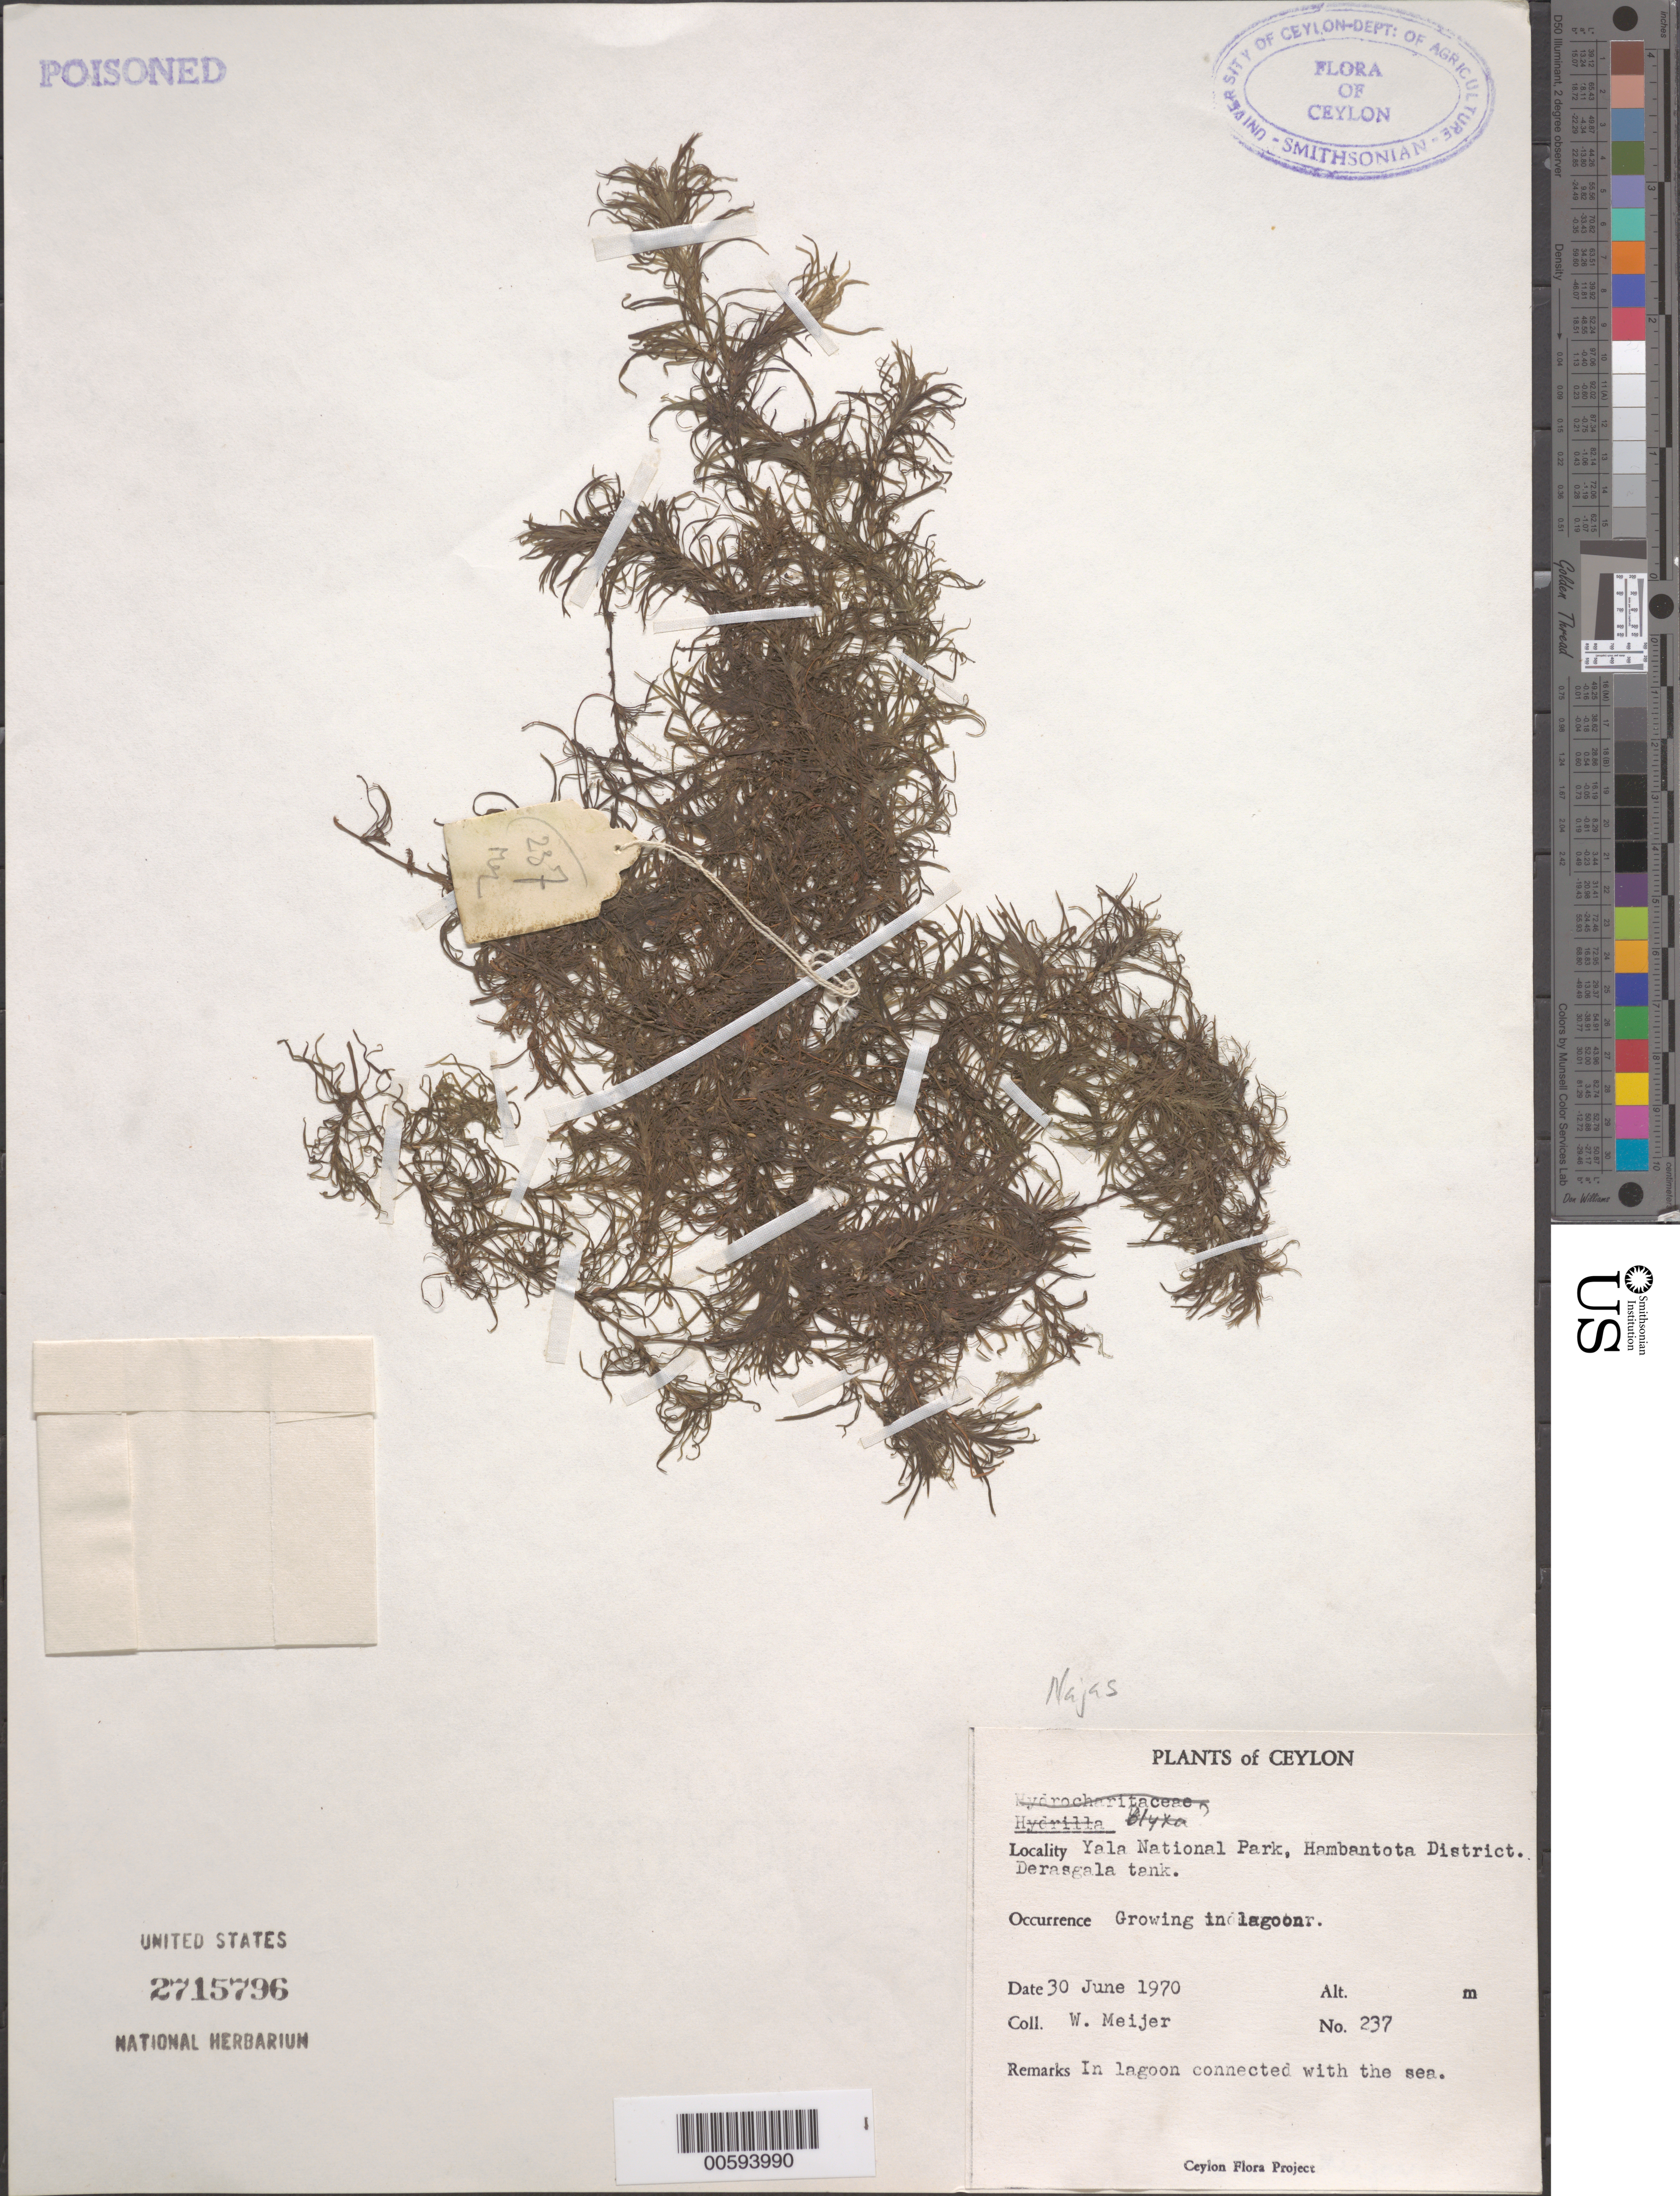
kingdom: Plantae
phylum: Tracheophyta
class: Liliopsida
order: Alismatales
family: Hydrocharitaceae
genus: Najas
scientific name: Najas sp.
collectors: W. Meijer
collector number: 237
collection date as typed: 30 Jun 1970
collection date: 1970-06-30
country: Sri Lanka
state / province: Southern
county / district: Hambantota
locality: Yala National Park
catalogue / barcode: US 2715796